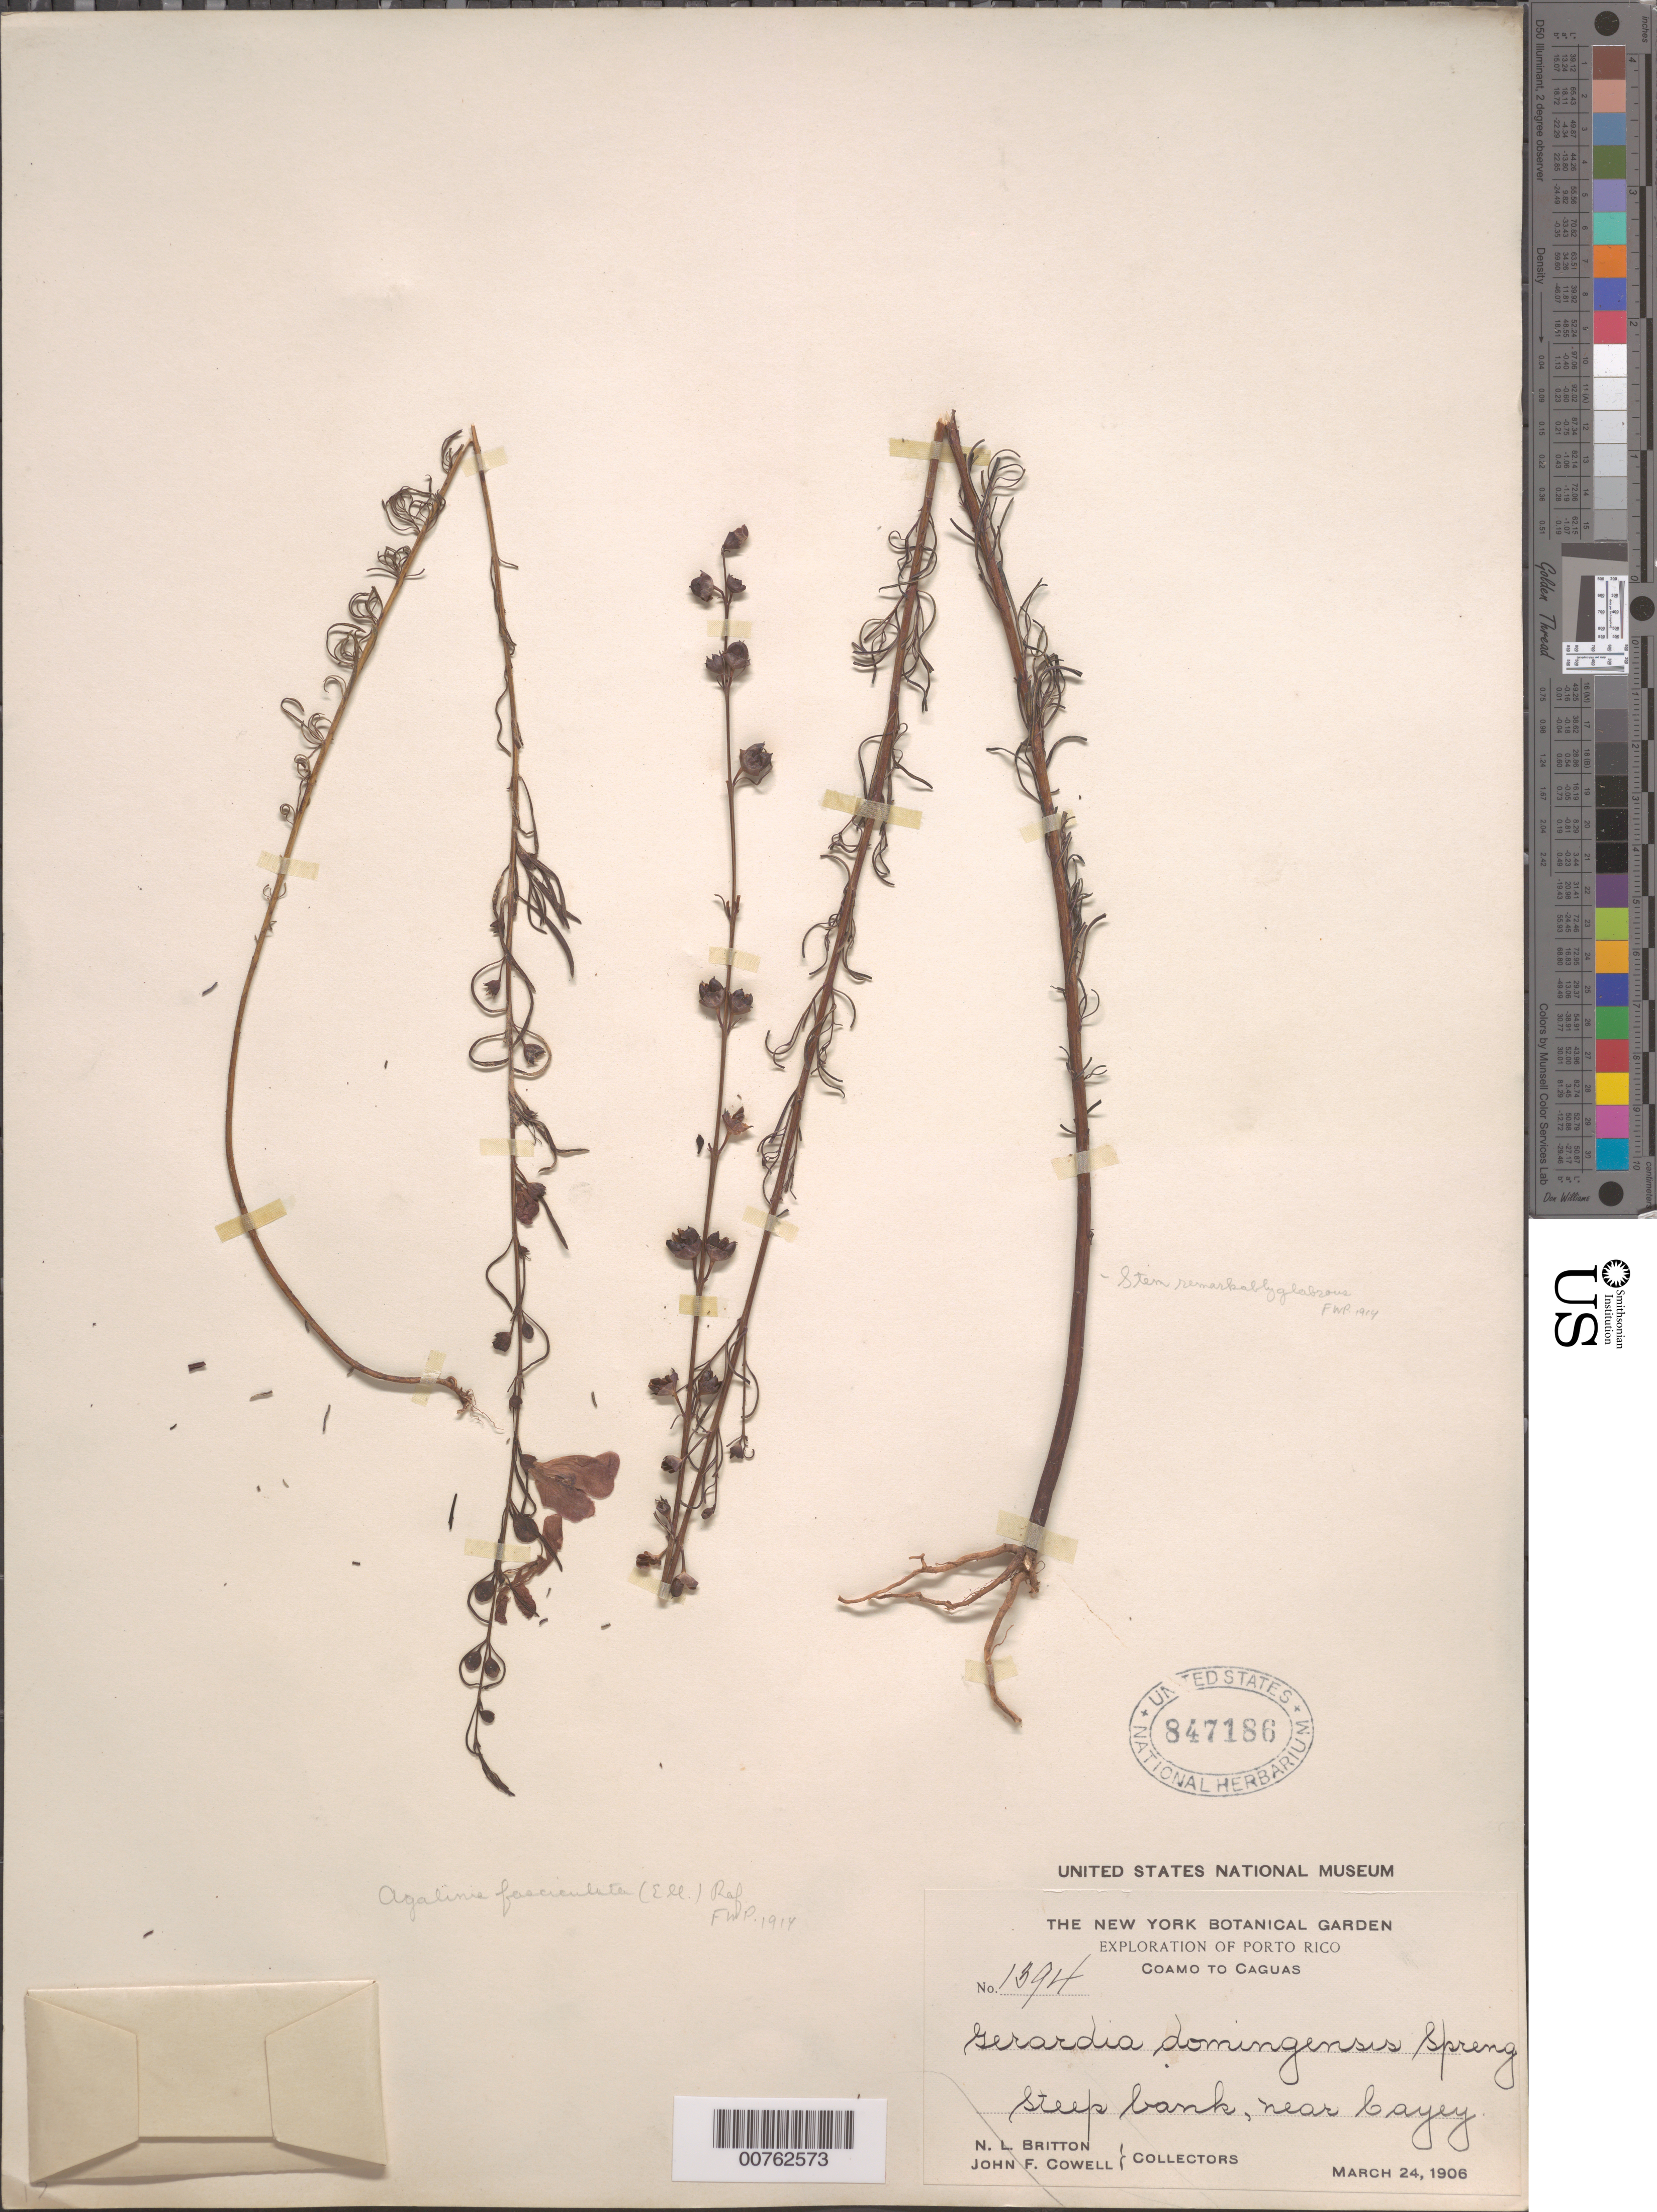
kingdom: Plantae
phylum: Tracheophyta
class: Magnoliopsida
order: Lamiales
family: Orobanchaceae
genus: Agalinis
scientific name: Agalinis fasciculata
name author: (Elliott) Raf.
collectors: N. Britton & J. F. Cowell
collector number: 1394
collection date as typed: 24 Mar 1906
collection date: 1906-03-24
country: Puerto Rico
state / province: Coamo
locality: Coamo to Caguas, near Cayey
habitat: Steep bank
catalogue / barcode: US 847186